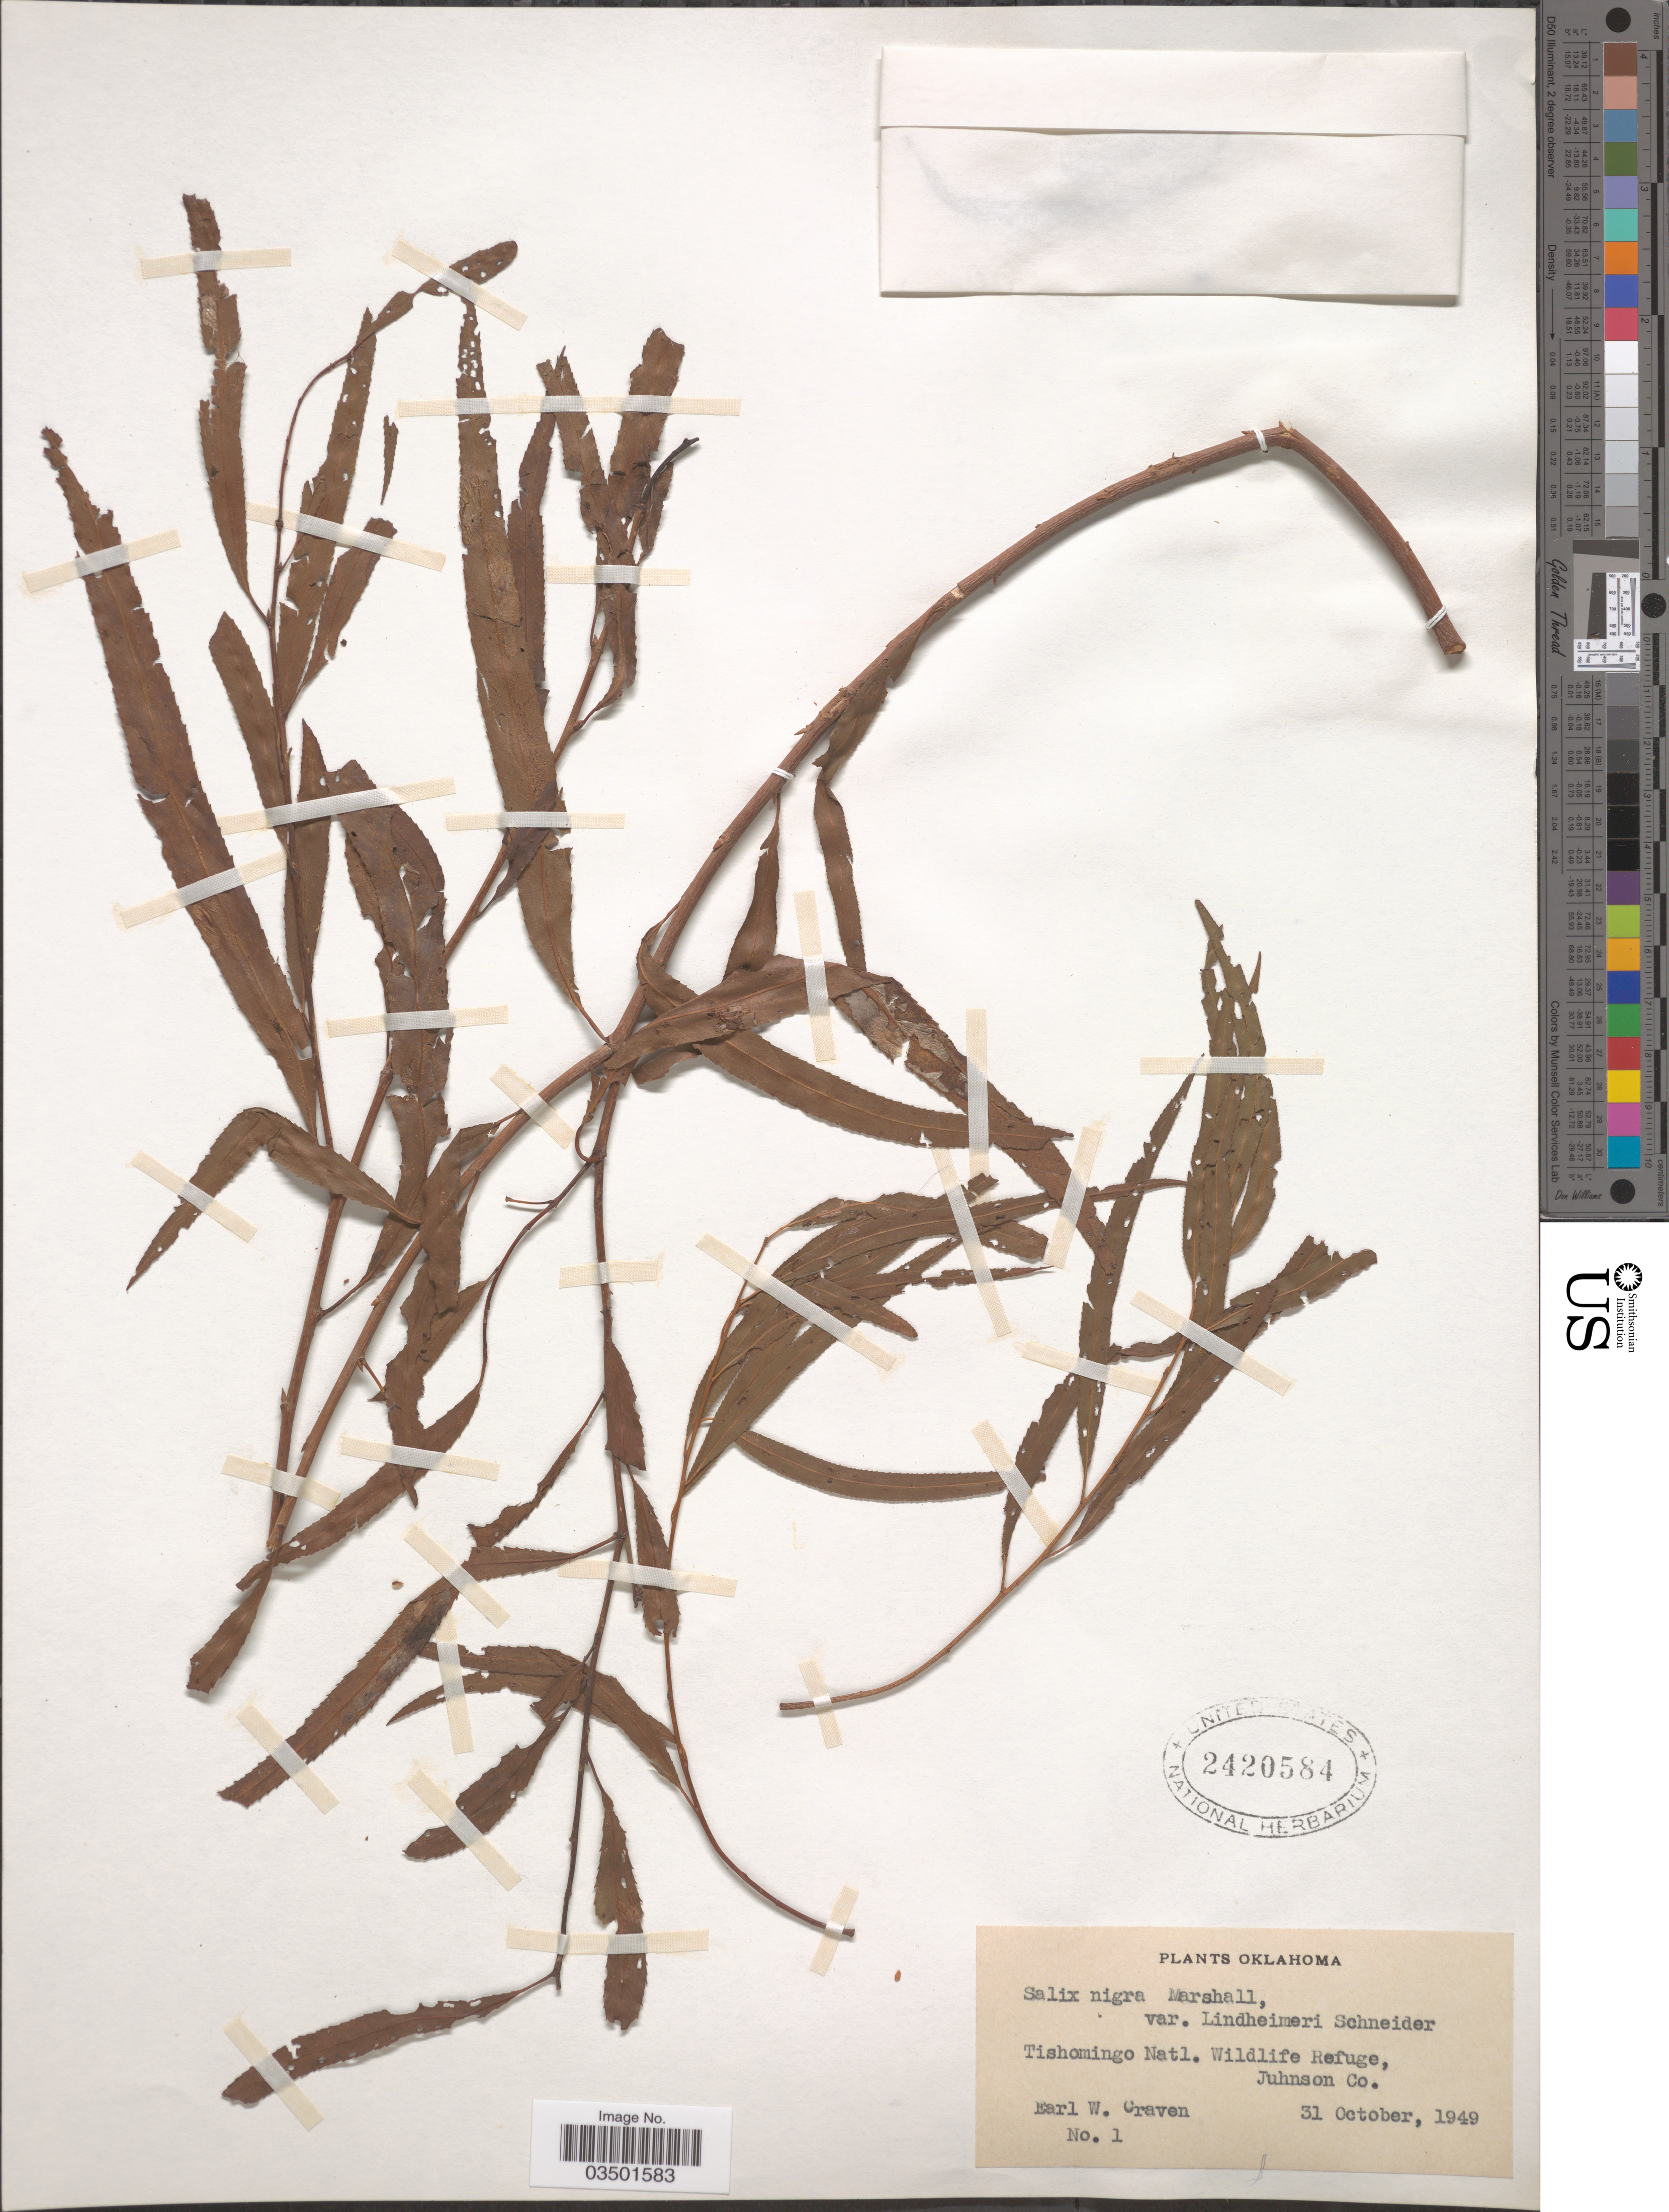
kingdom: Plantae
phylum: Tracheophyta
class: Magnoliopsida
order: Malpighiales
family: Salicaceae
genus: Salix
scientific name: Salix nigra var. lindheimeri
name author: C.K. Schneid.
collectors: E. Craven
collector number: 1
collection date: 1949-10-31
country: United States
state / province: Oklahoma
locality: Tishomingo Natl. Wildlife Refuge, Juhnson Co.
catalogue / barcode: US 2420584